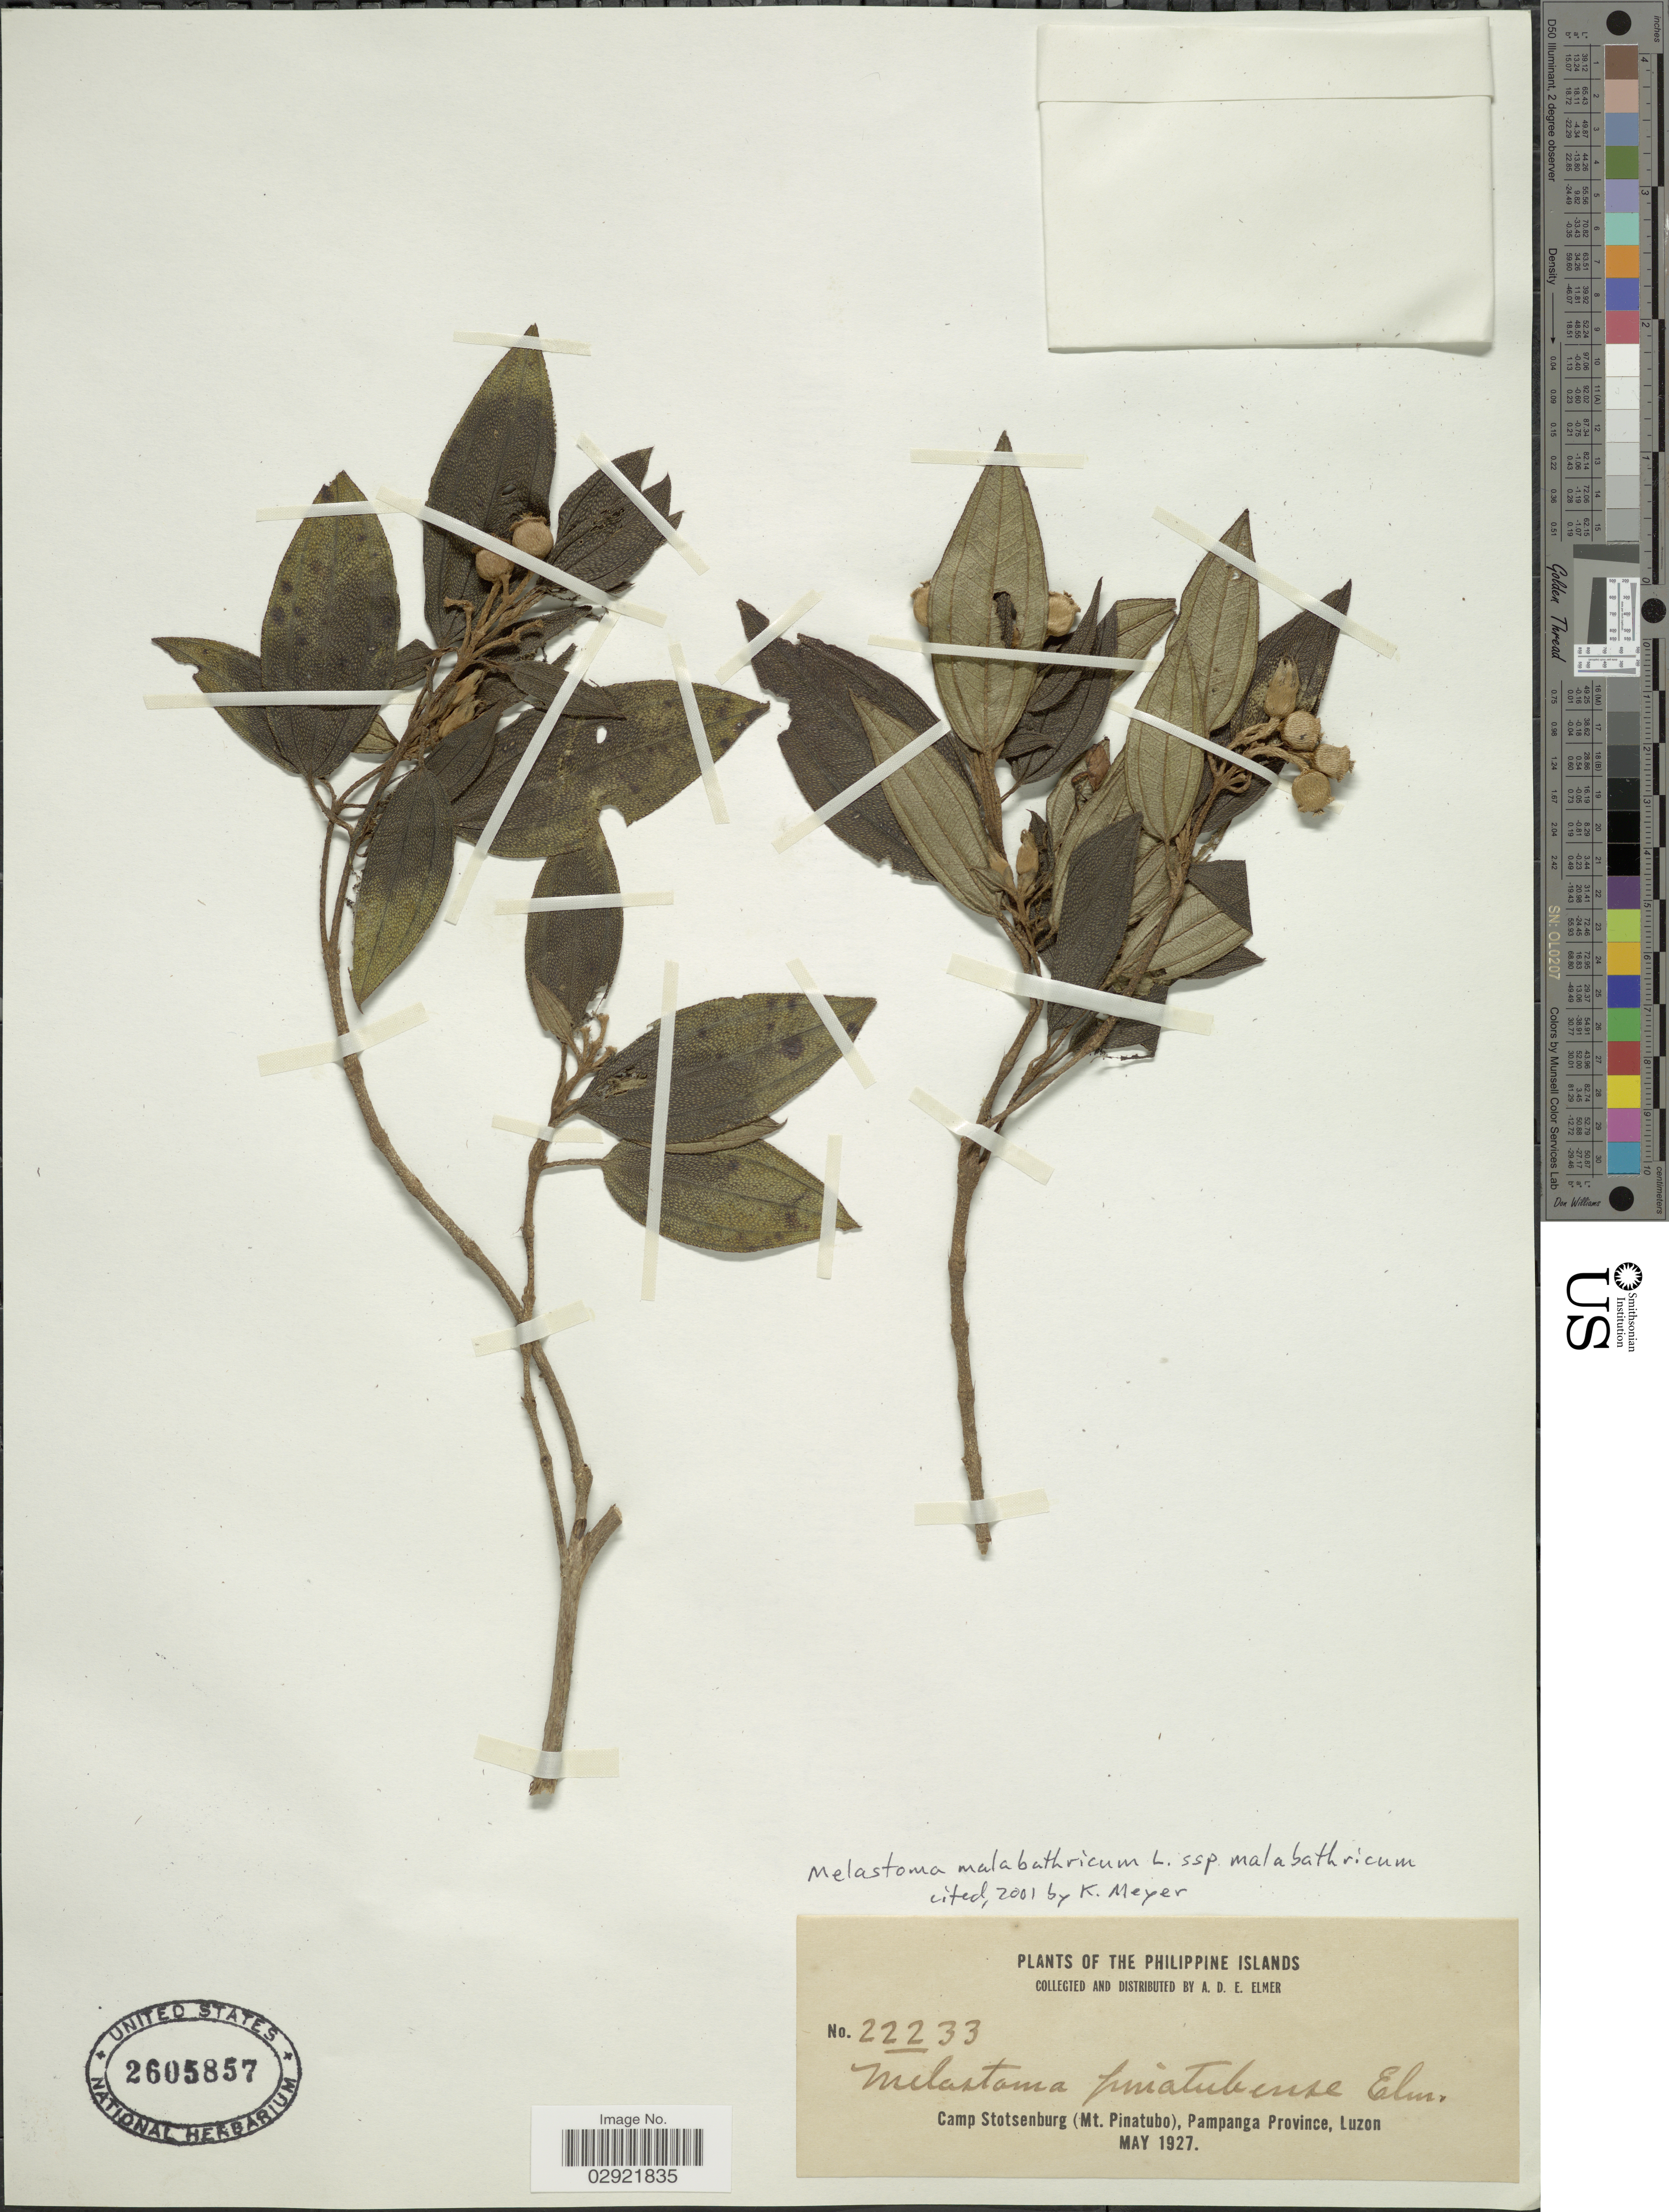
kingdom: Plantae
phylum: Tracheophyta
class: Magnoliopsida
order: Myrtales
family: Melastomataceae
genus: Melastoma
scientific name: Melastoma malabathricum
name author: L.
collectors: A. D. E. Elmer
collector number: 22233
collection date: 1927-05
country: Philippines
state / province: Central Luzon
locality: Philippine Islands. Camp Stotsenburg (Mt. Pinatubo), Pampanga Province, Luzon.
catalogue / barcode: US 2605857